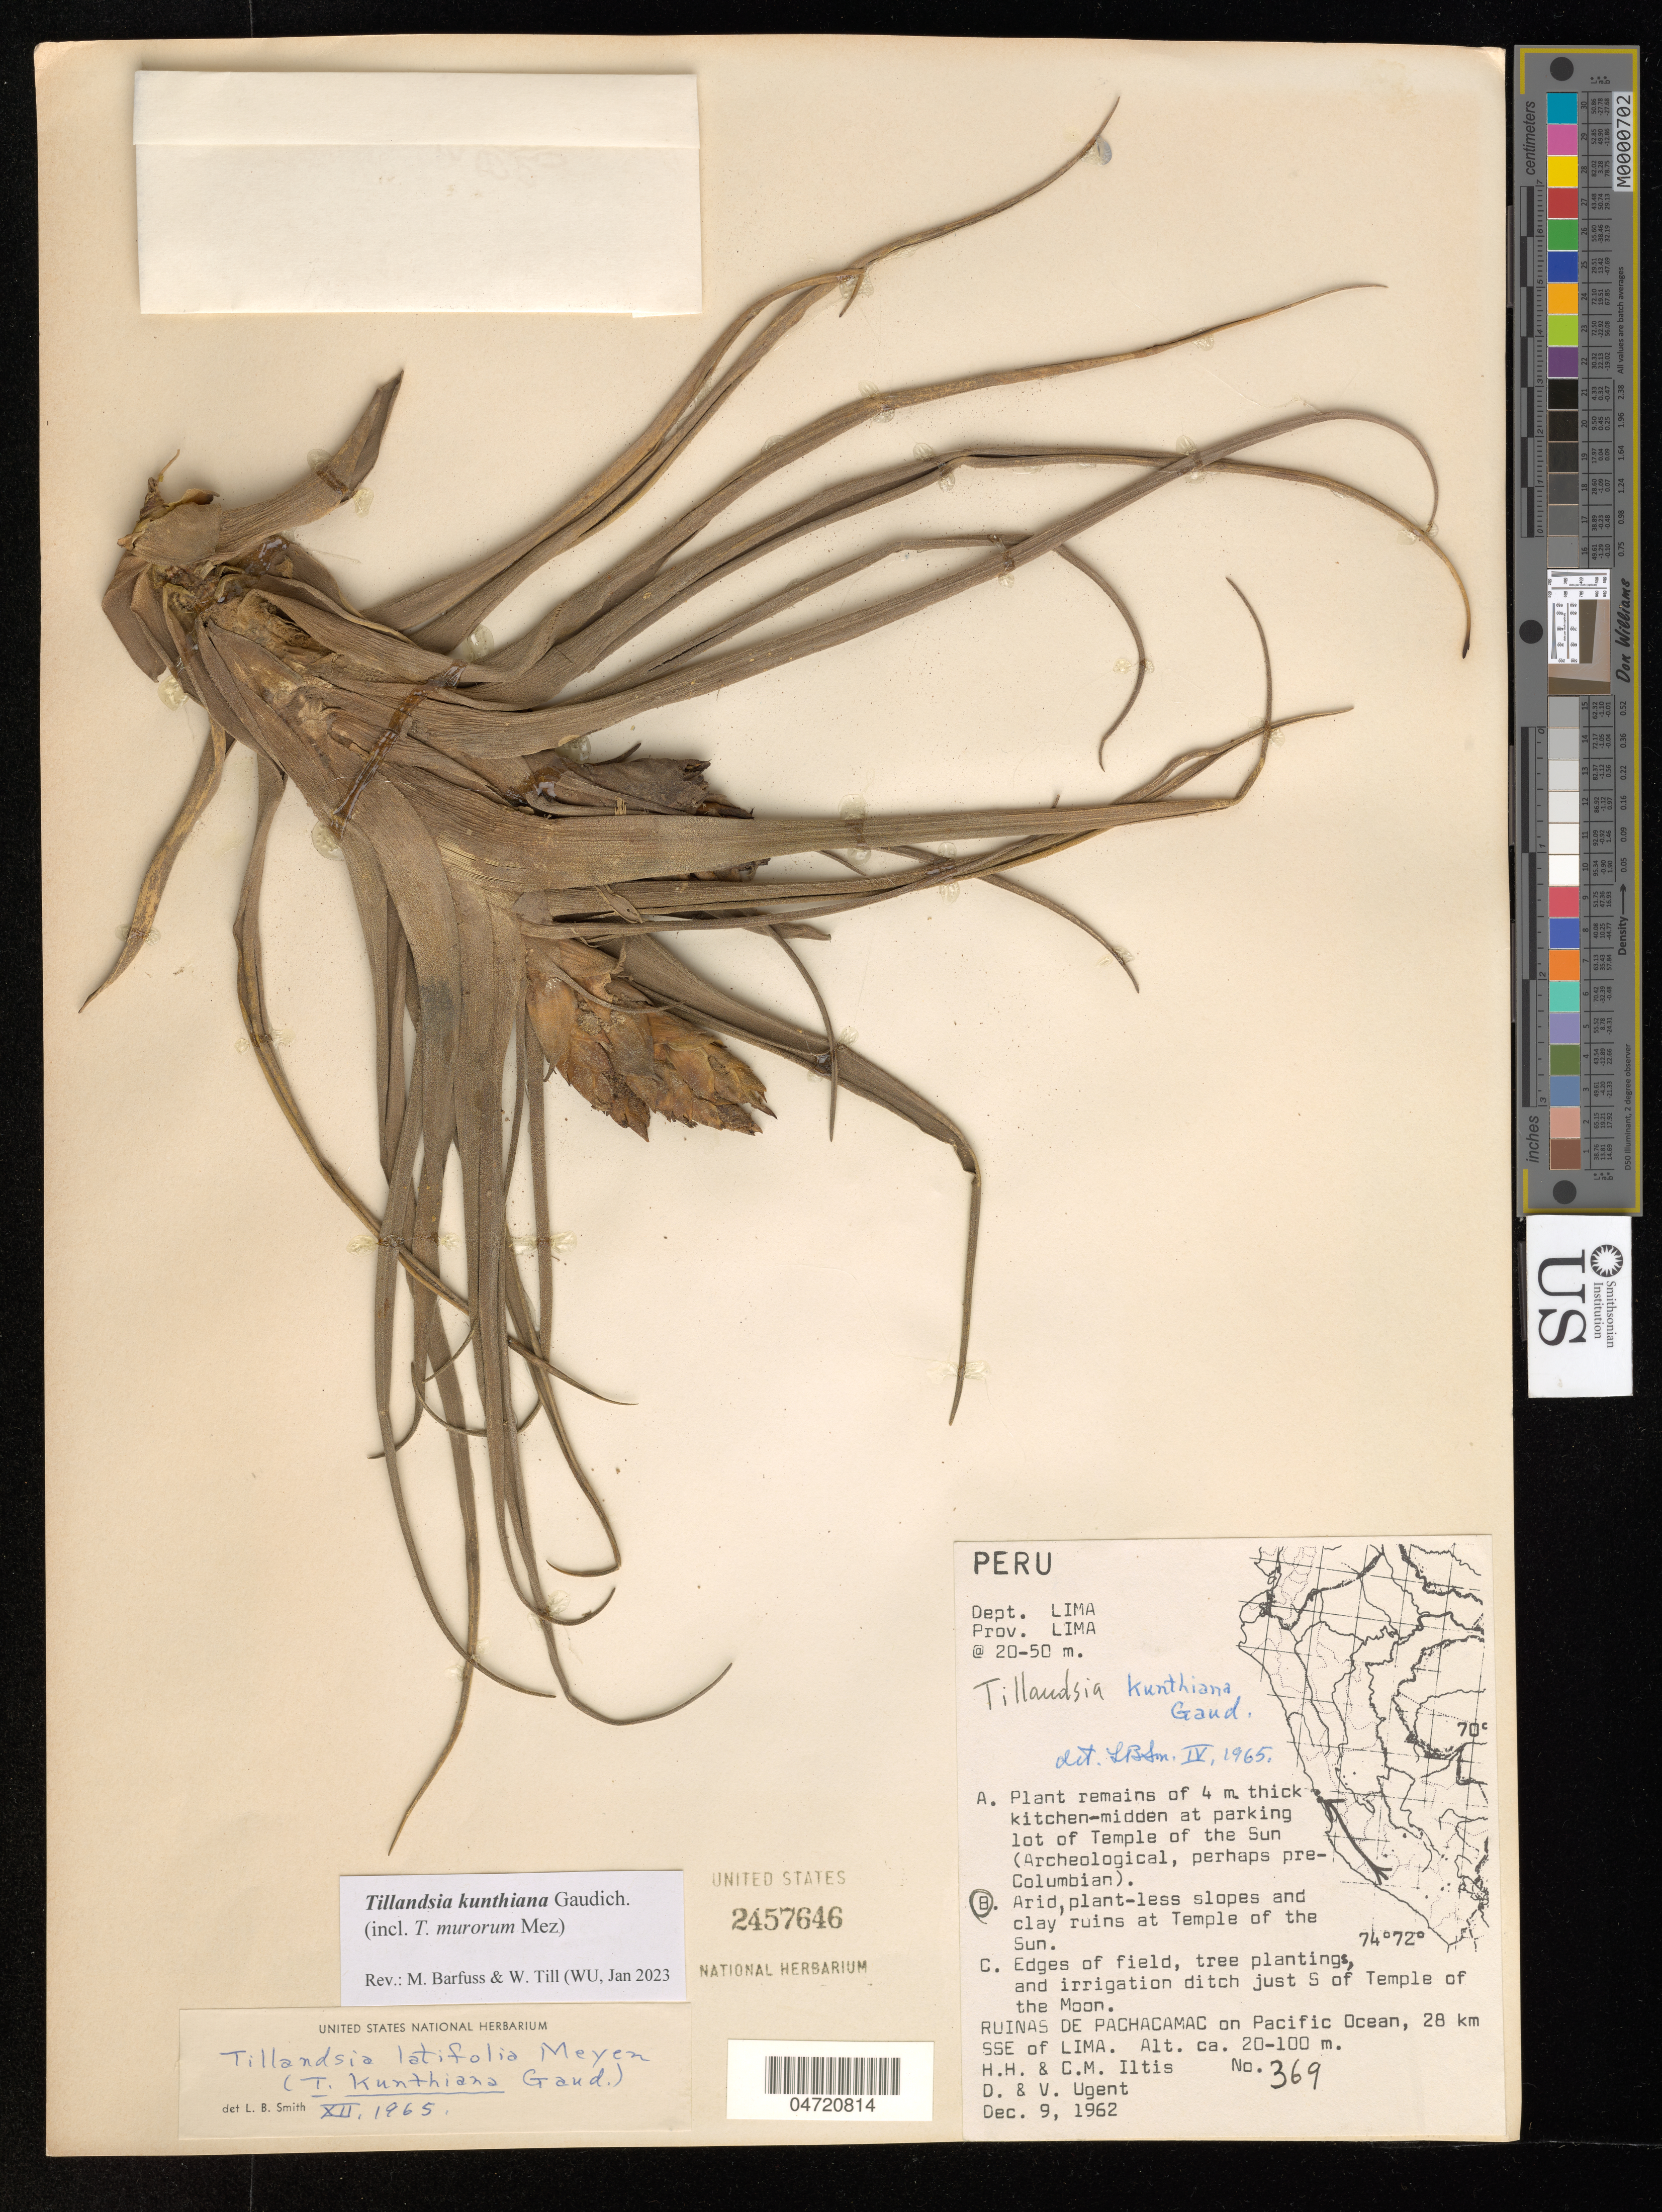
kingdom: Plantae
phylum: Tracheophyta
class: Liliopsida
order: Poales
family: Bromeliaceae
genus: Tillandsia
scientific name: Tillandsia kunthiana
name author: Gaudich.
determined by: Barfuss, Michael H.; Till, W.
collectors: H. H. Iltis, C. M Iltis, D. Ugent & V. Ugent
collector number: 369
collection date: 1962-12-09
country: Peru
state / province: Lima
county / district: Lima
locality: Just S of Temple of The Moon, Ruinas de Pachacamac on Pacific Ocean, 28 km SSE of Lima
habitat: Arid, plantless slopes and clay ruins at Temple of the Sun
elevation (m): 20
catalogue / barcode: US 2457646